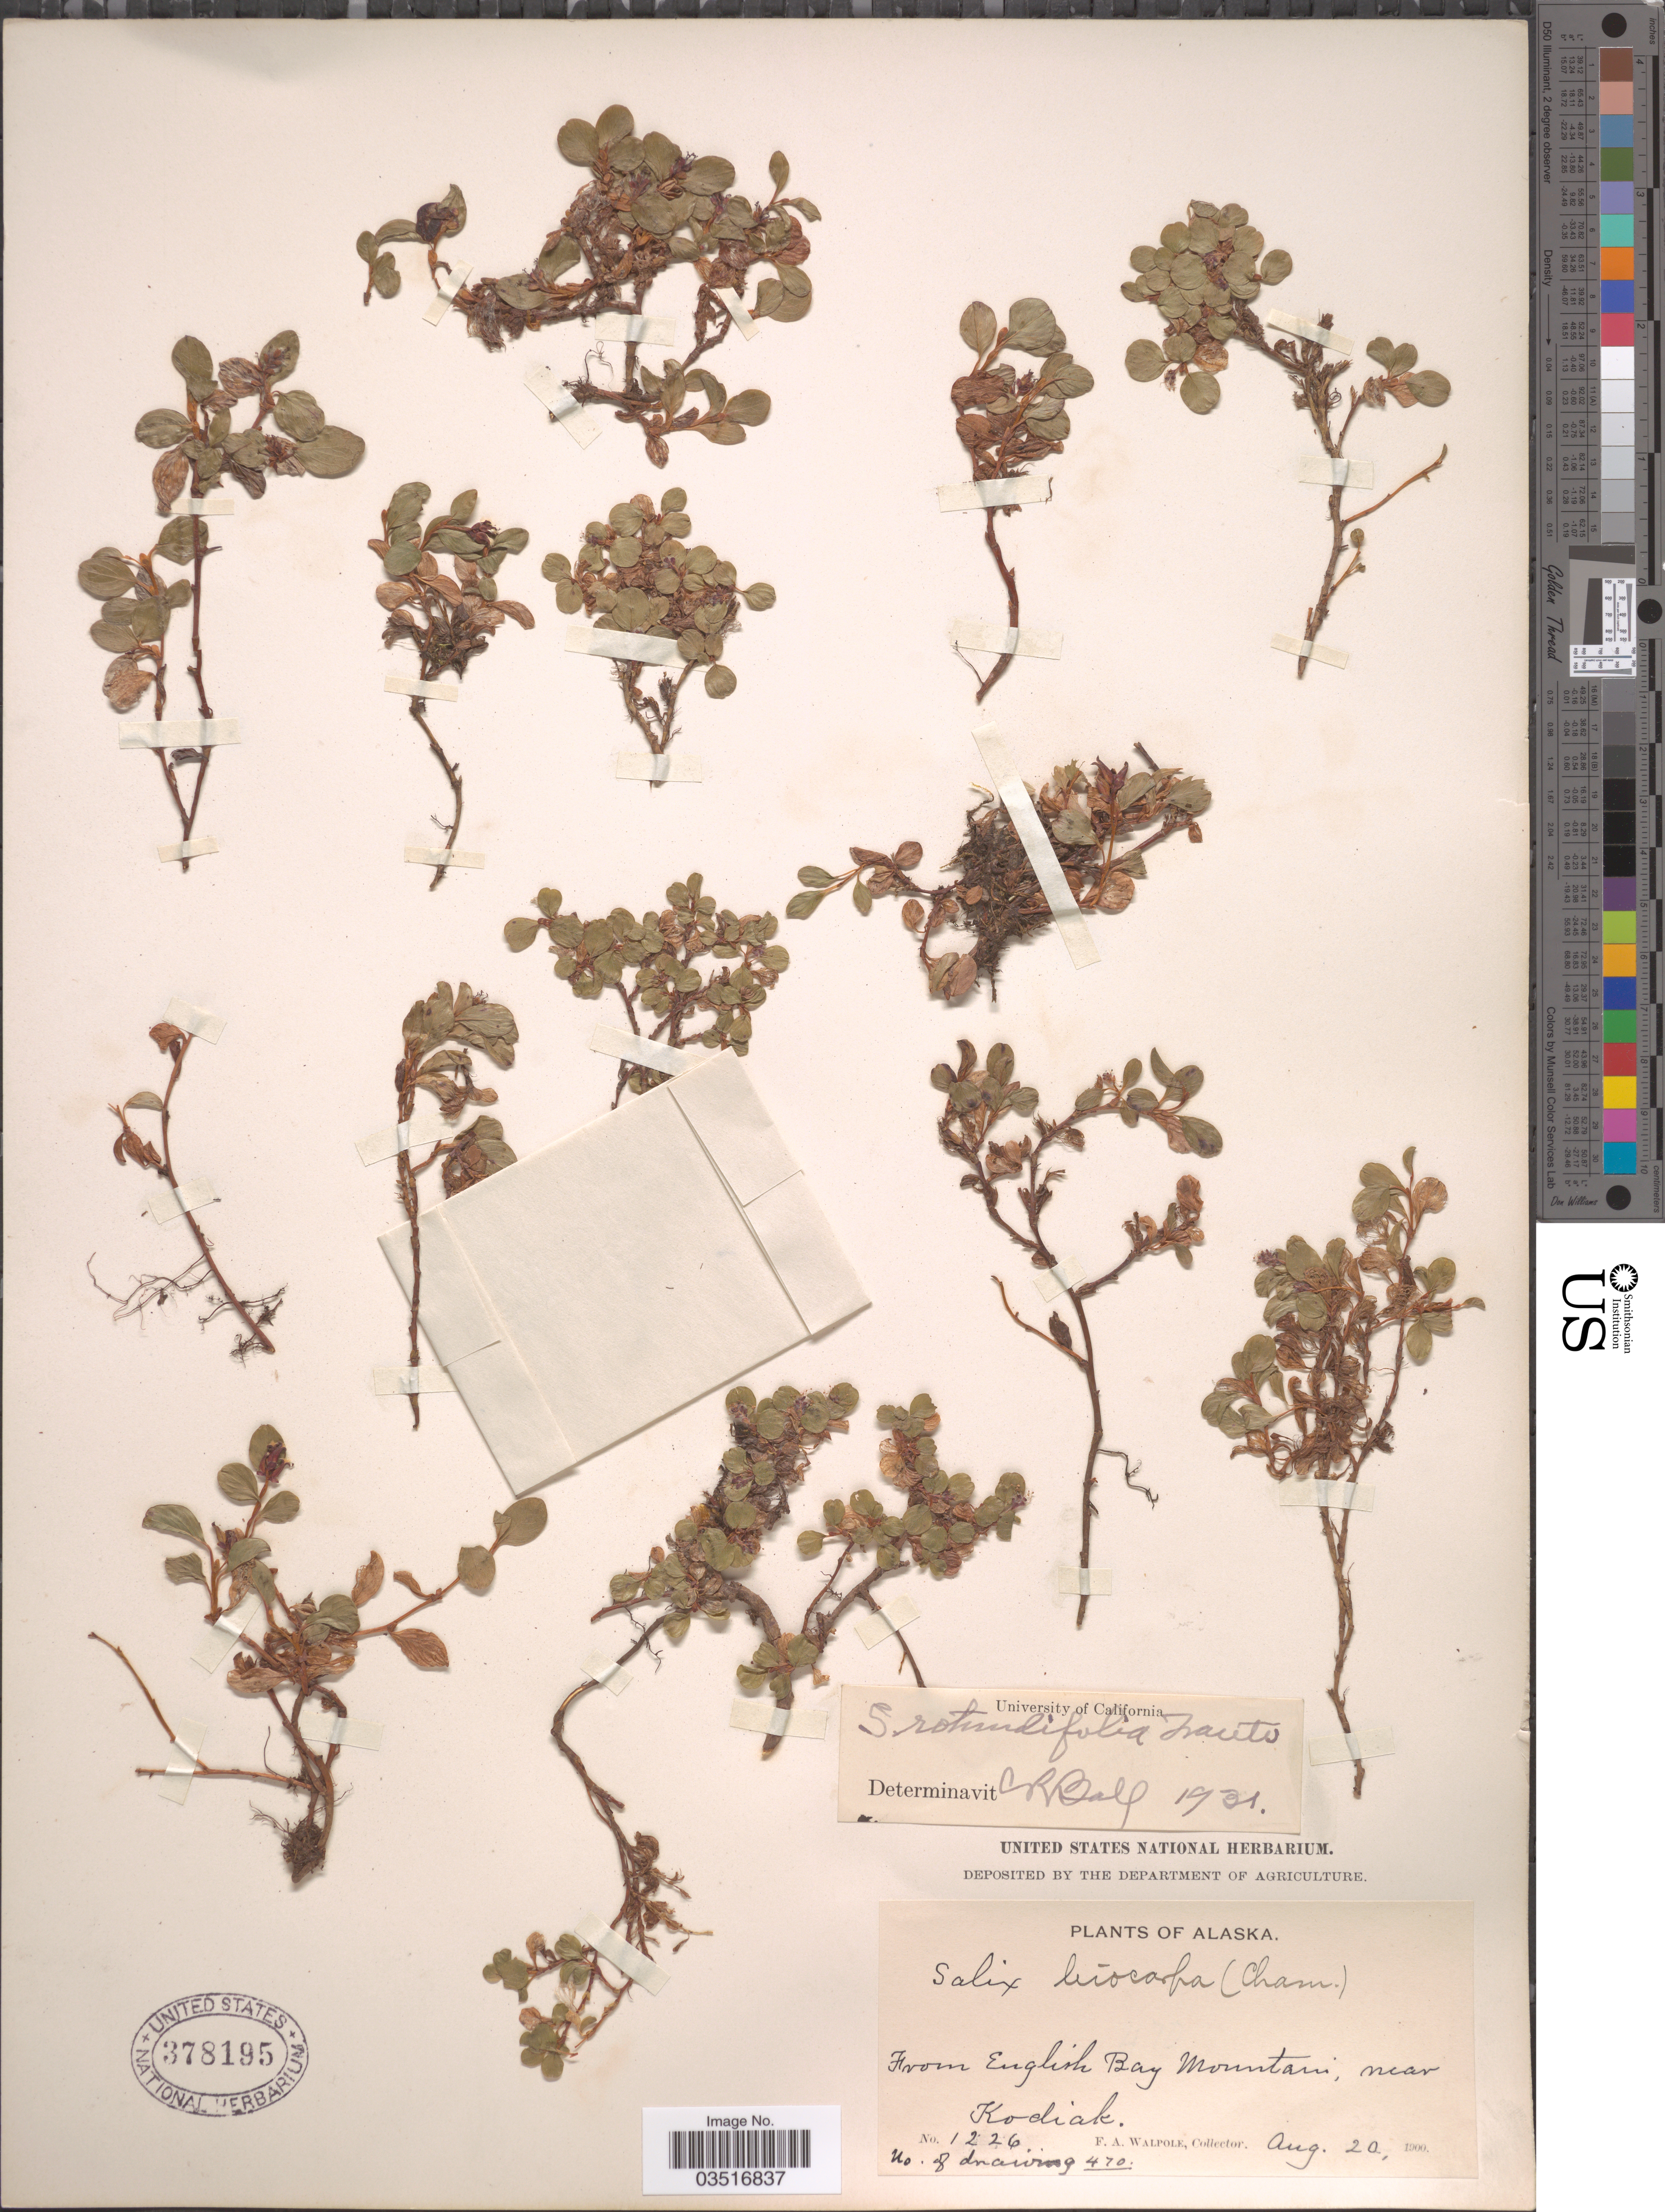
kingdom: Plantae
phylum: Tracheophyta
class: Magnoliopsida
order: Malpighiales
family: Salicaceae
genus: Salix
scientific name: Salix rotundifolia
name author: Trautv.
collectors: F. Walpole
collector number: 1226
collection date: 1900-08-20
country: United States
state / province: Alaska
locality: From English Bay Mountain, near Kodiak.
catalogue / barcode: US 378195